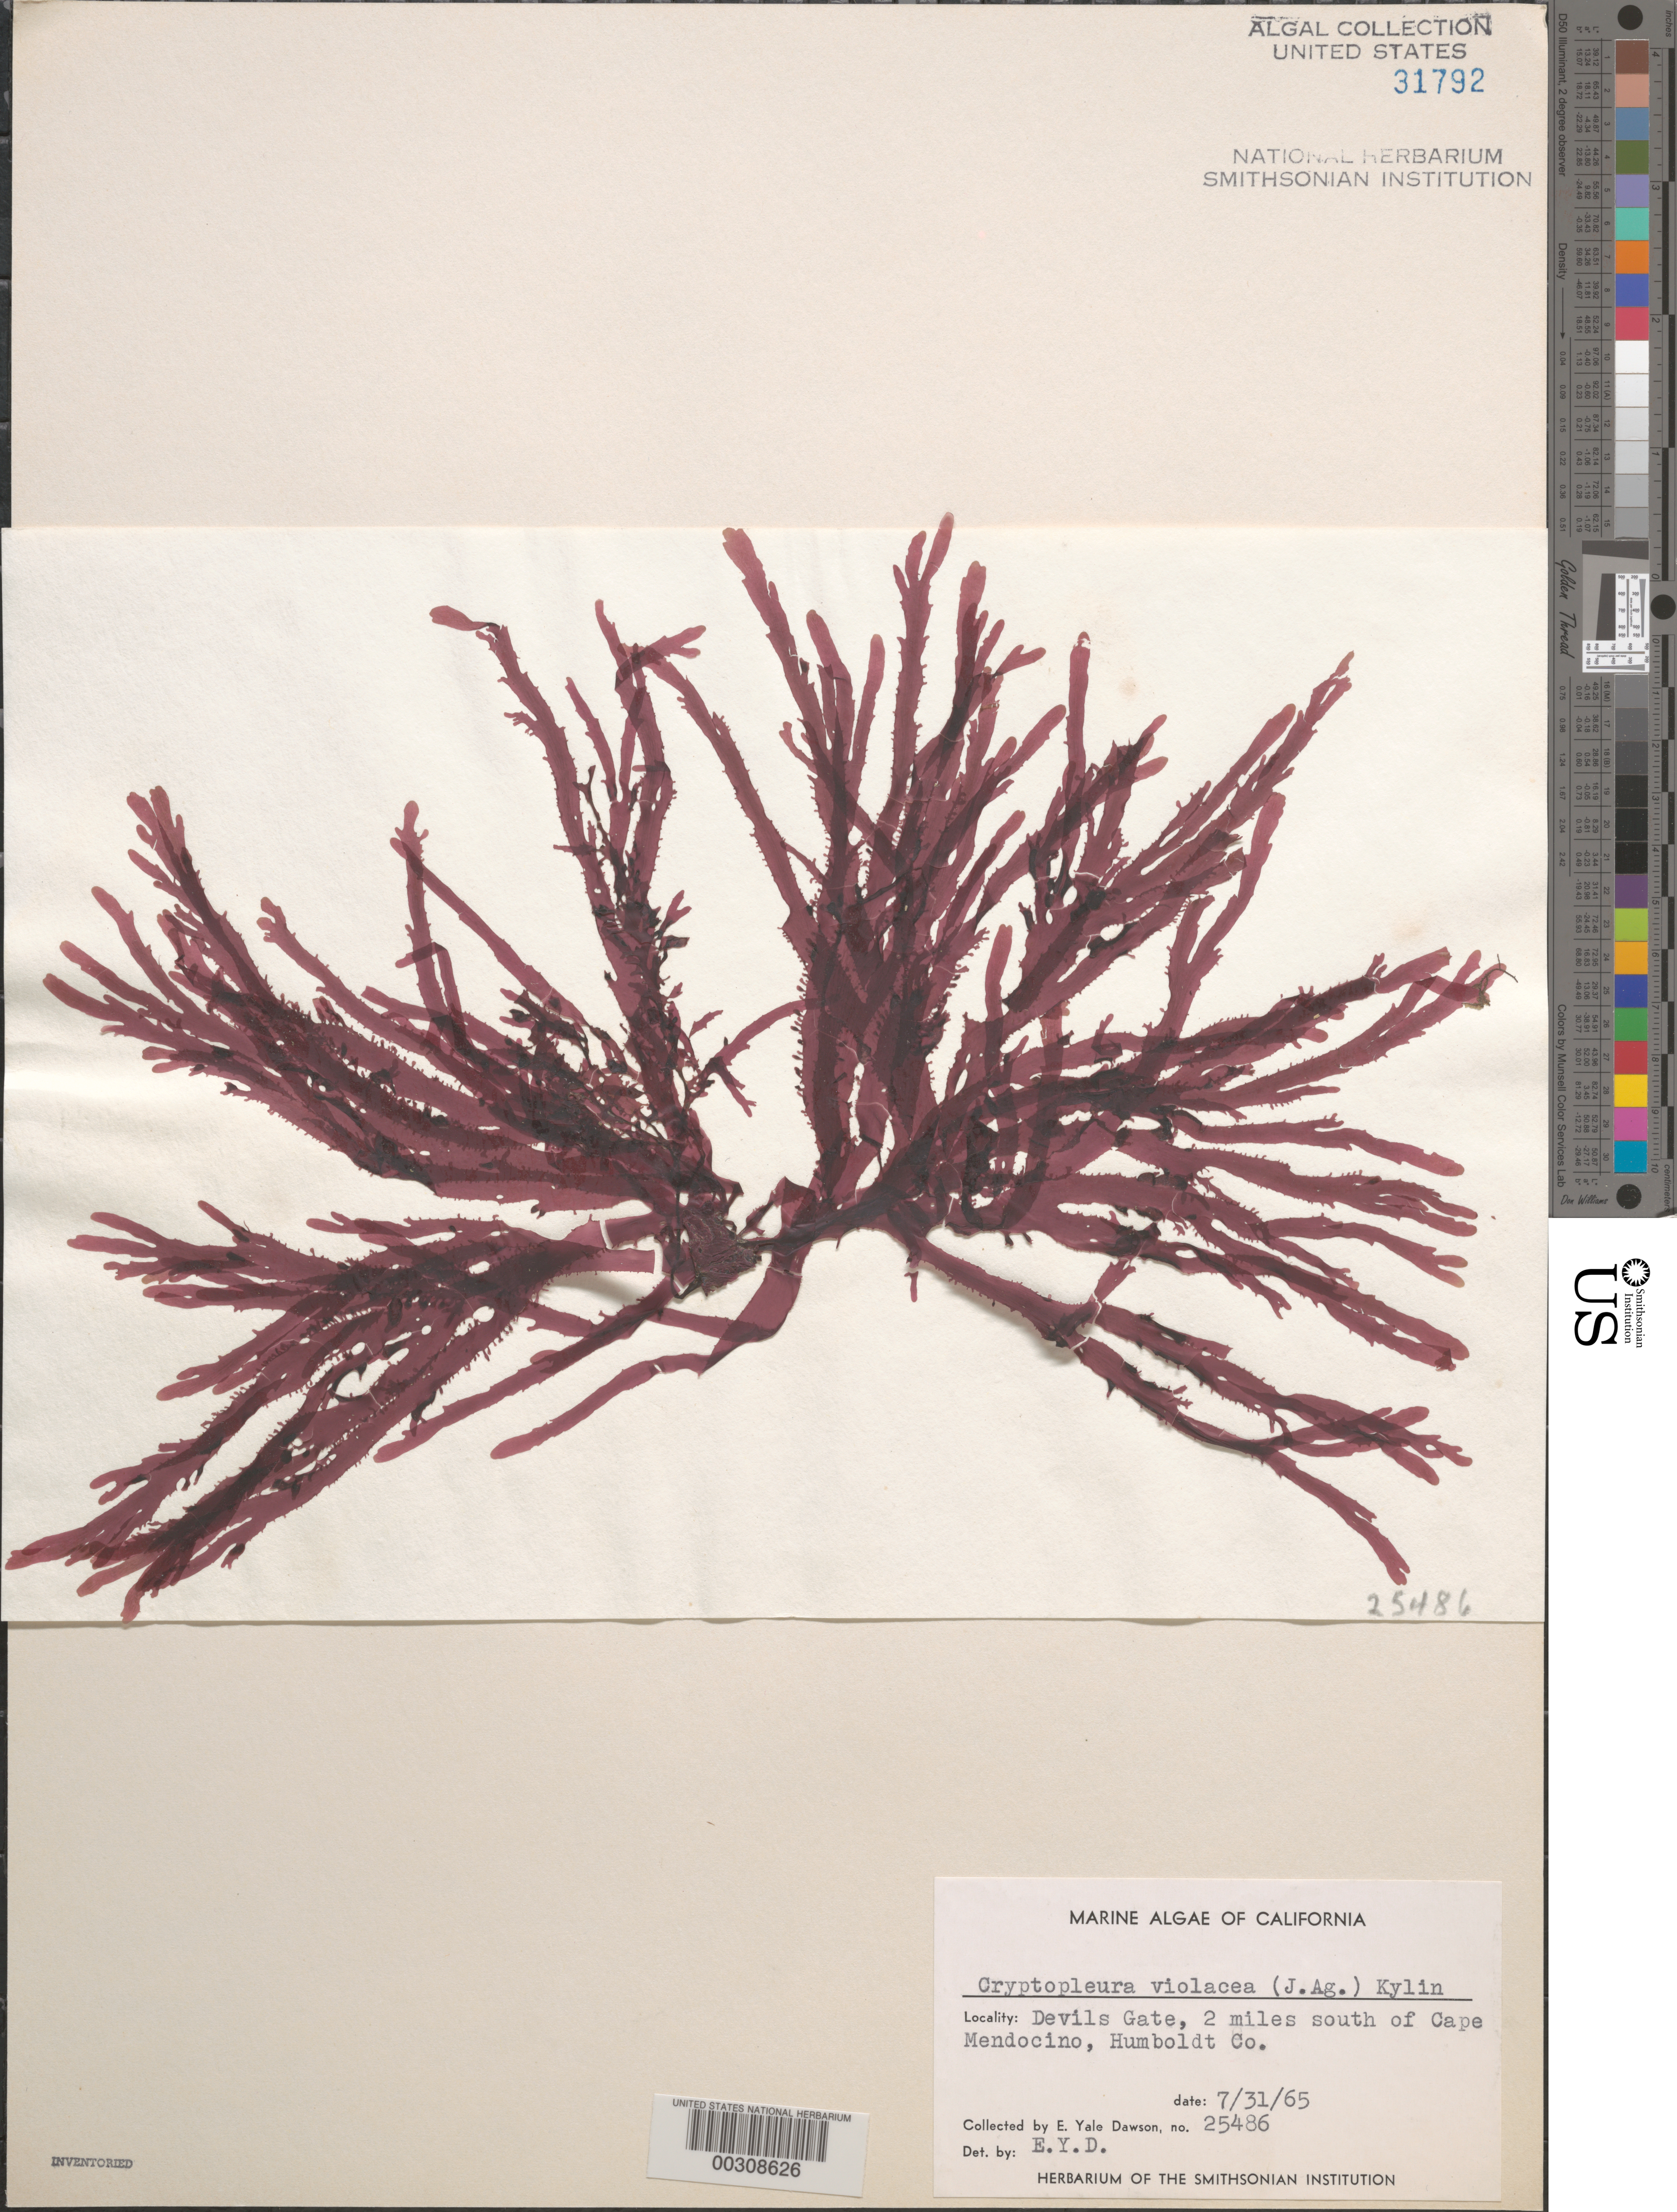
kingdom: Plantae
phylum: Rhodophyta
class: Florideophyceae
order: Ceramiales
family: Delesseriaceae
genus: Cryptopleura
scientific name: Cryptopleura violacea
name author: (J. Ag.) Kylin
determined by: Dawson, E. Y.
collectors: E. Y. Dawson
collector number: EYD 25486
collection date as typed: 31 Jul 1965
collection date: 1965-07-31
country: United States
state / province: California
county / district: Humboldt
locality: Devils Gate, 2 miles south of Cape Mendocino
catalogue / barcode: US 31792